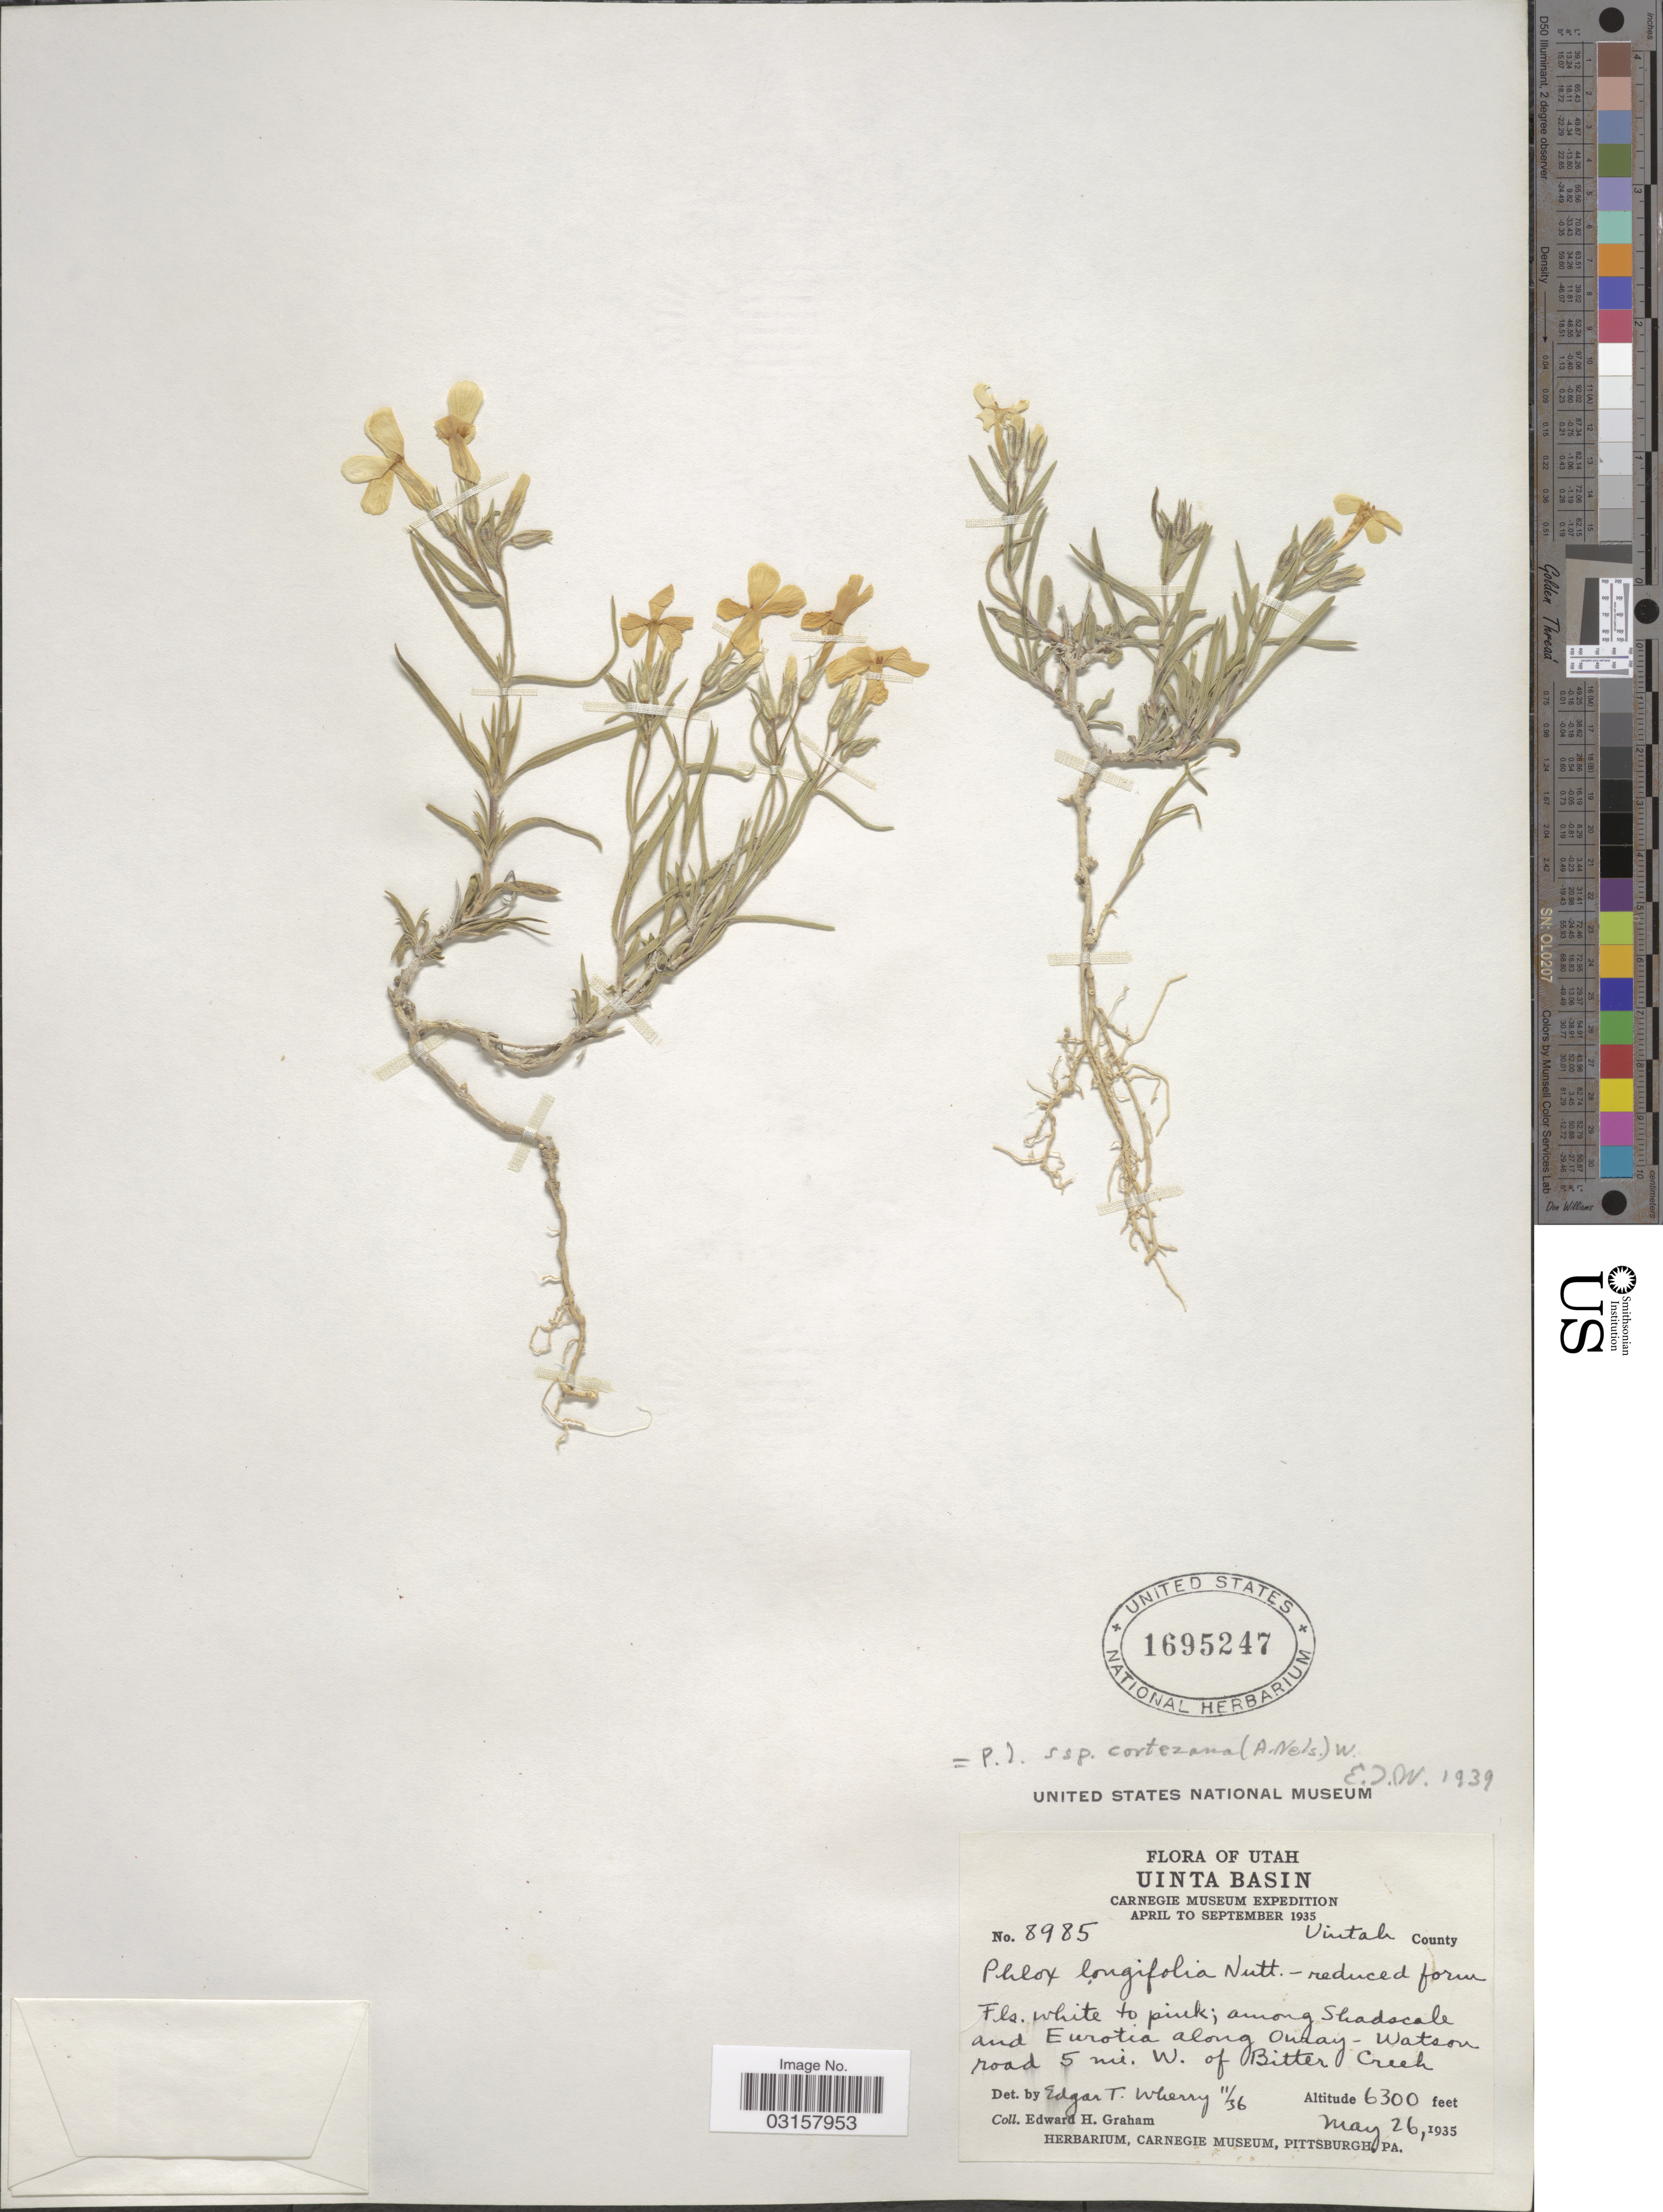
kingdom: Plantae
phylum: Tracheophyta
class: Magnoliopsida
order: Ericales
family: Polemoniaceae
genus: Phlox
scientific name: Phlox longifolia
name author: Nutt.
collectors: E. H. Graham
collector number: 8985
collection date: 1935-05-26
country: United States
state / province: Utah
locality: Uinta Basin. Among Shadscale and Eurotica along Ouray-Watson road 5 mi. W. of Bitter Creek.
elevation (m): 1920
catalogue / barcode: US 1695247